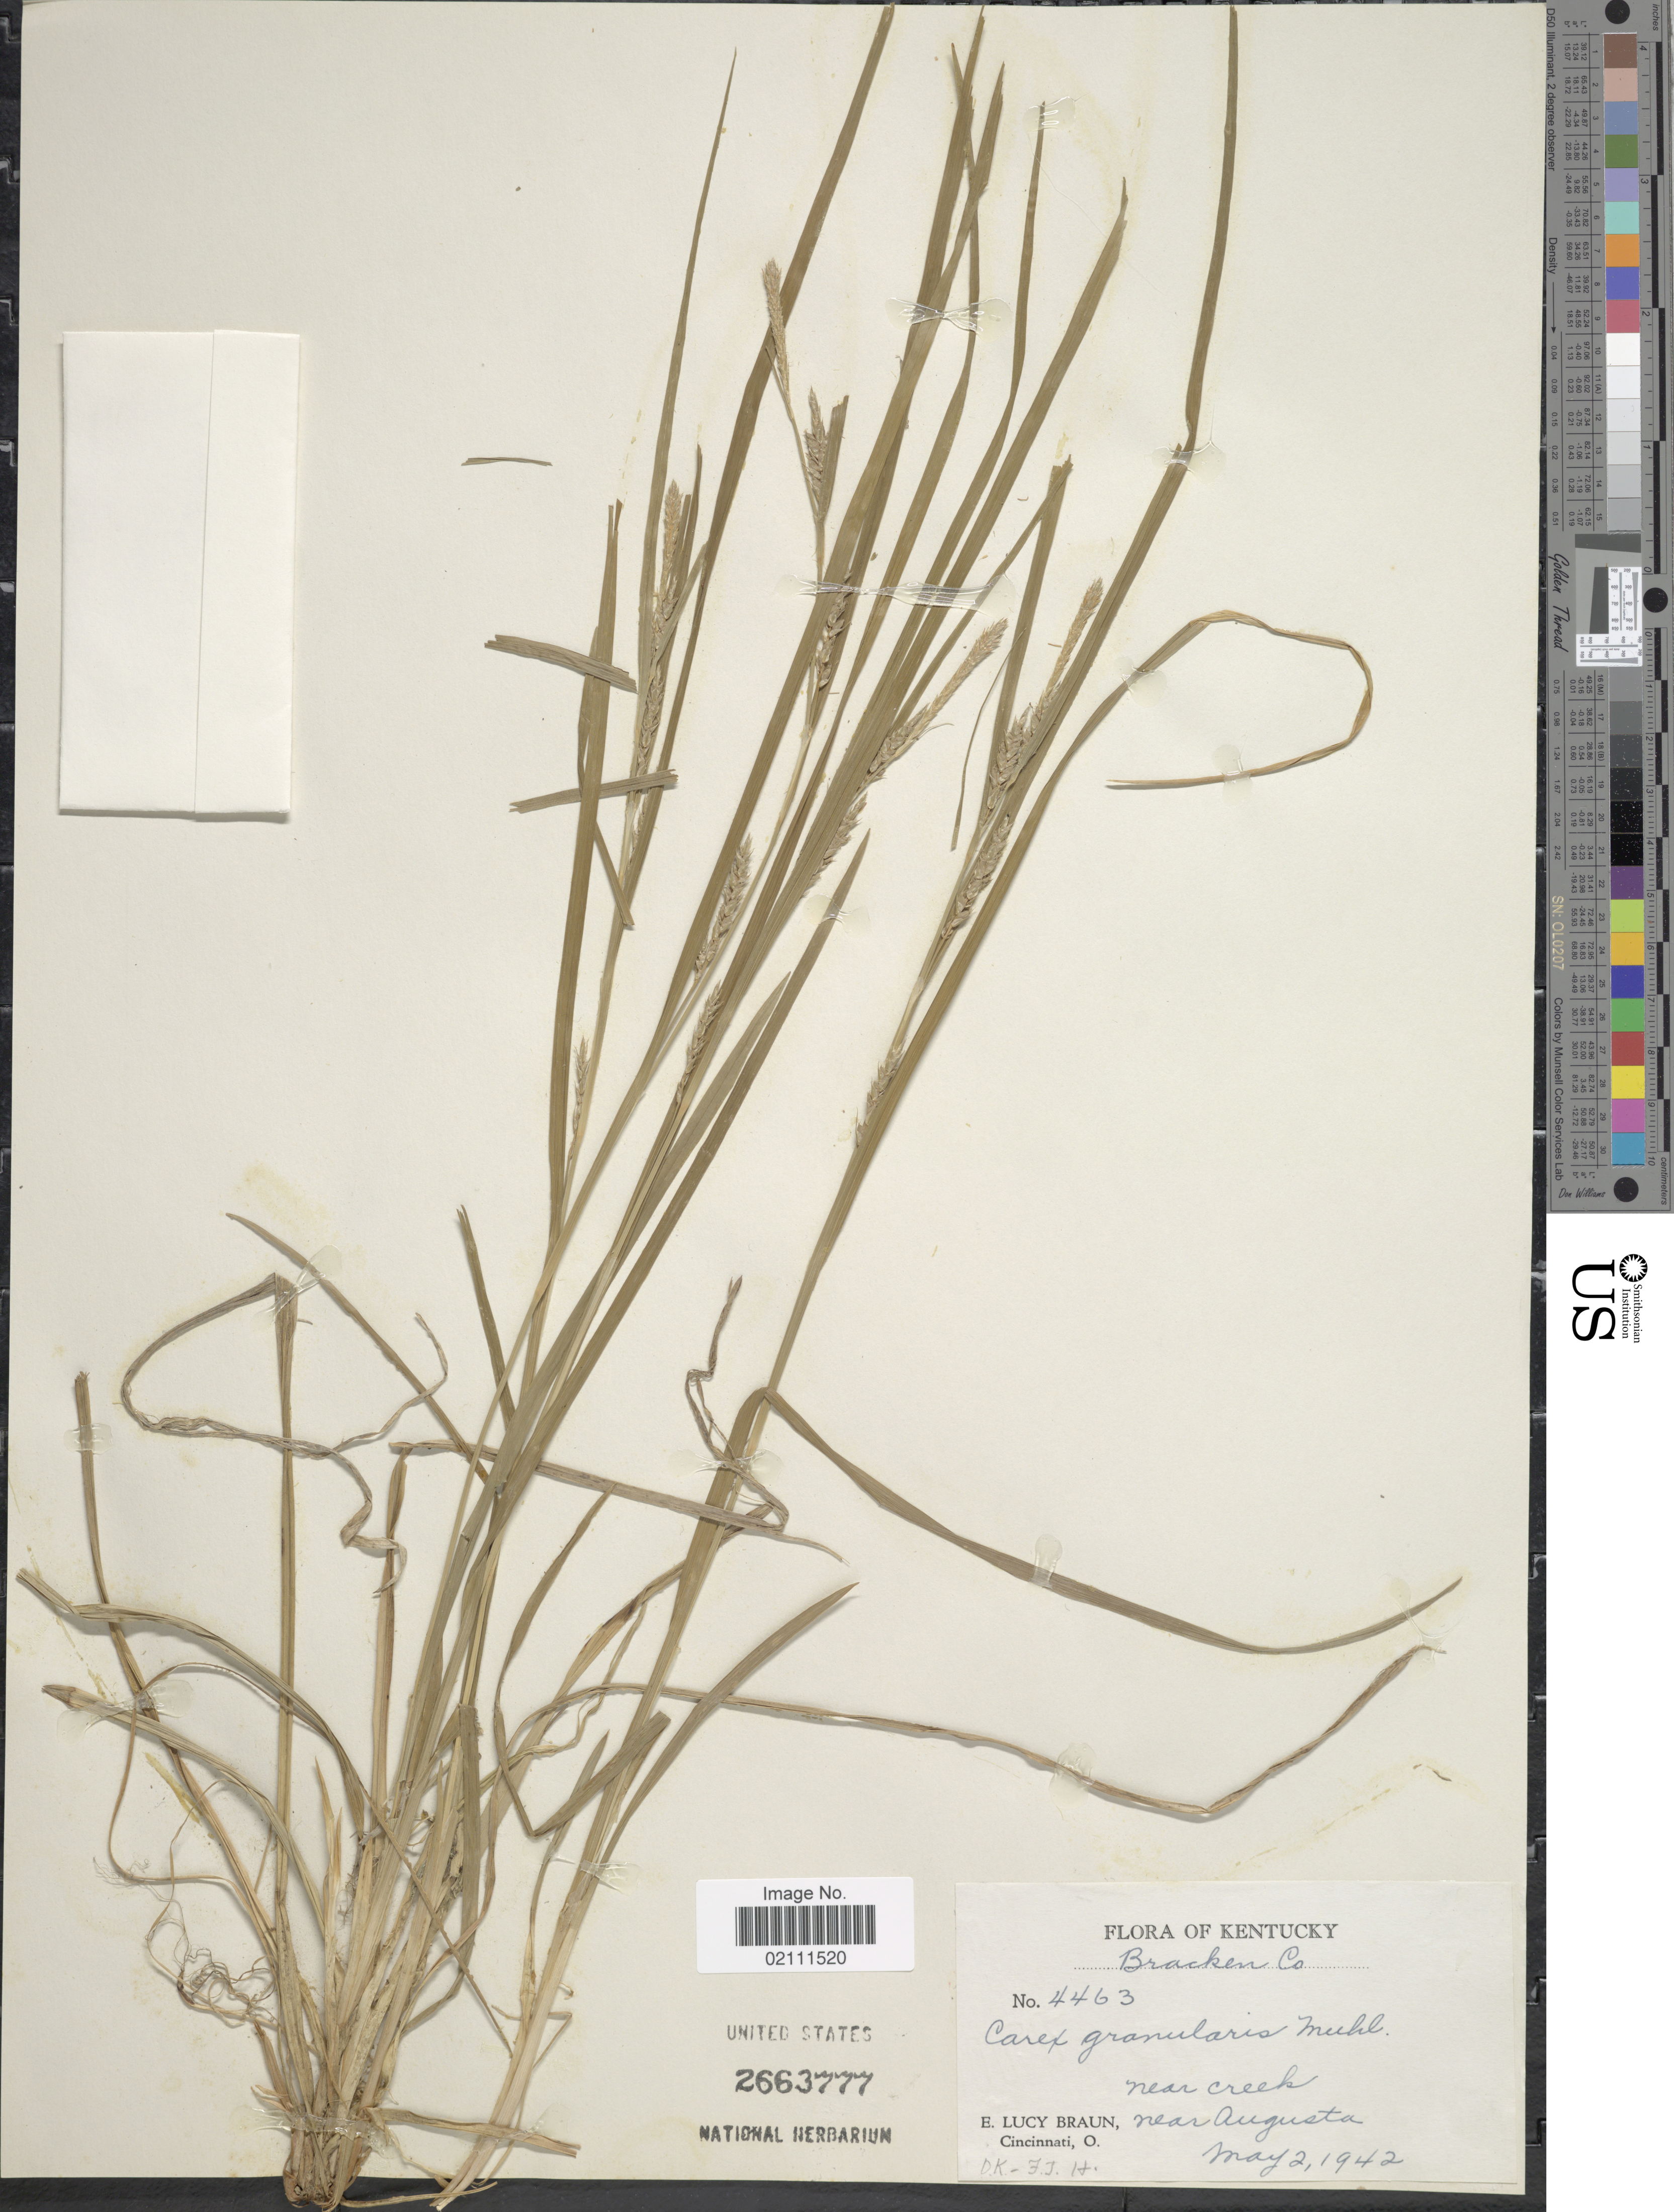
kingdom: Plantae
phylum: Tracheophyta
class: Liliopsida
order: Poales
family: Cyperaceae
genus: Carex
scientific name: Carex granularis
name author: Muhl. ex Willd.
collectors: E. L. Braun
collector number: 463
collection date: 1942-05-02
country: United States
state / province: Kentucky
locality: Bracken Co., near creek, near Augusta.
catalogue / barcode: US 2663777